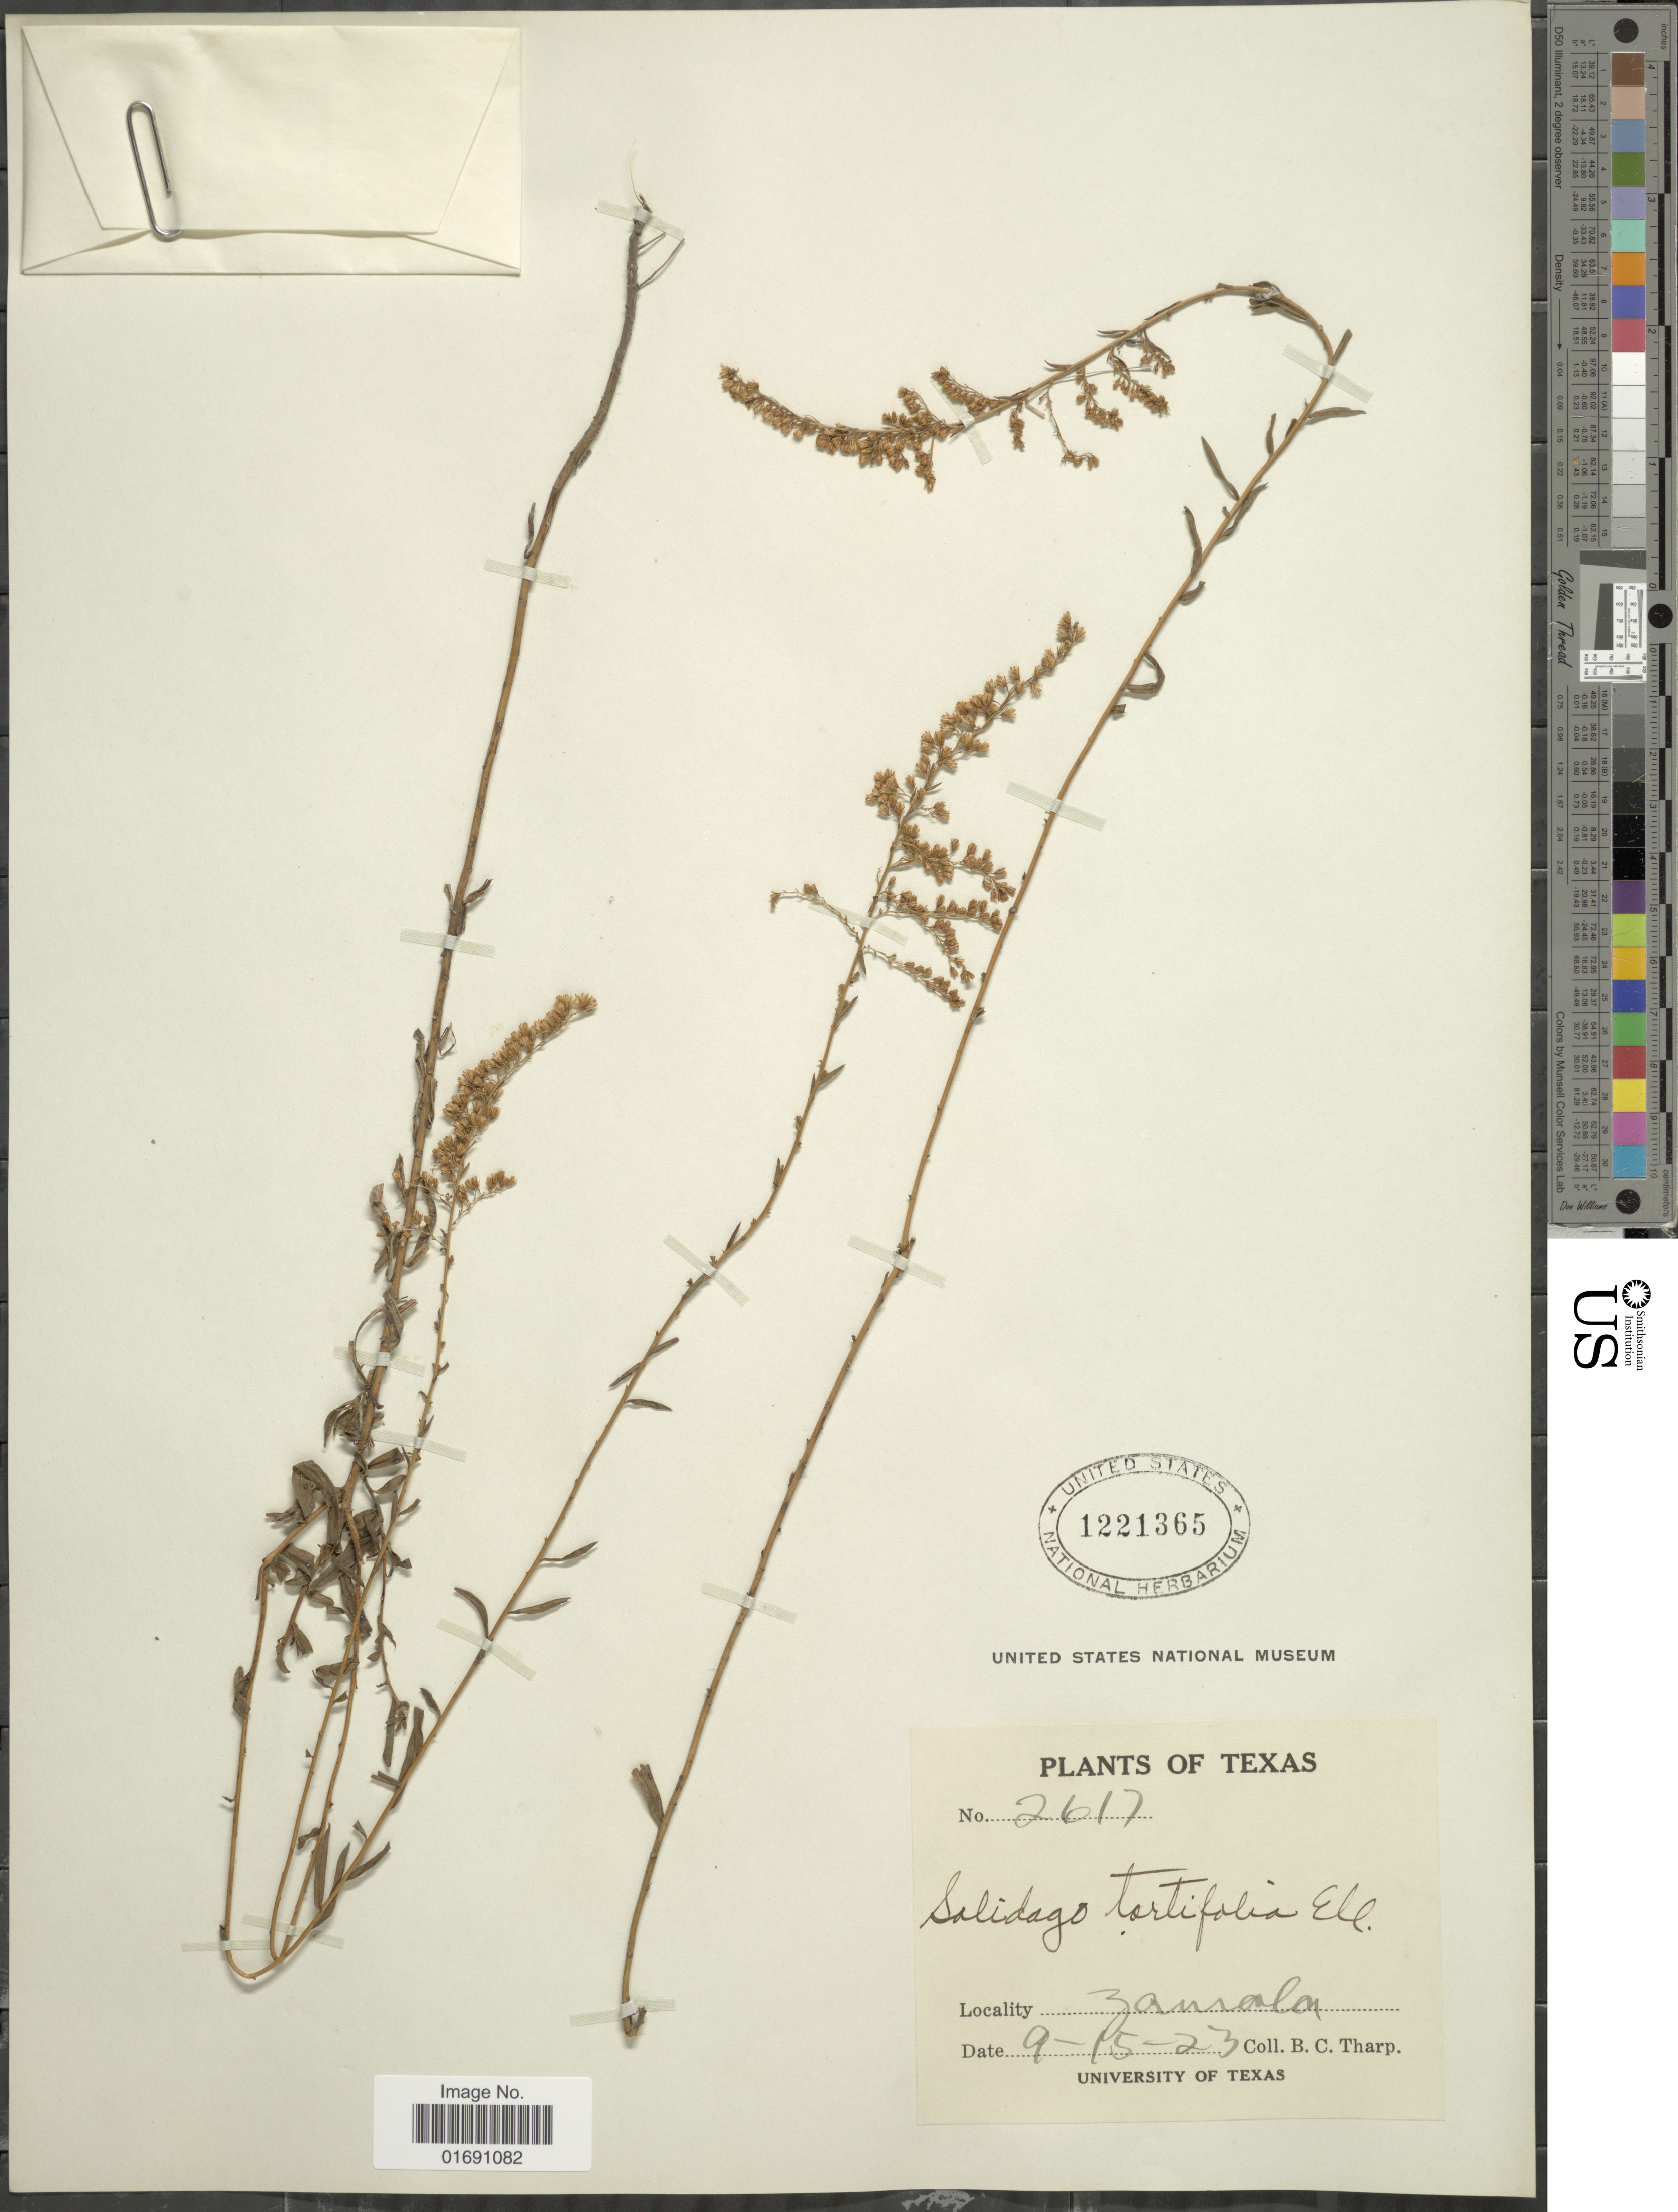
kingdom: Plantae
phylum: Tracheophyta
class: Magnoliopsida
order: Asterales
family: Asteraceae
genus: Solidago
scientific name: Solidago tortifolia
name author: Elliott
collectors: B. C. Tharp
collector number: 2617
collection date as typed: Transcribed d/m/y: 15/9/23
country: United States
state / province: Texas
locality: Zamala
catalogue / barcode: US 1221365